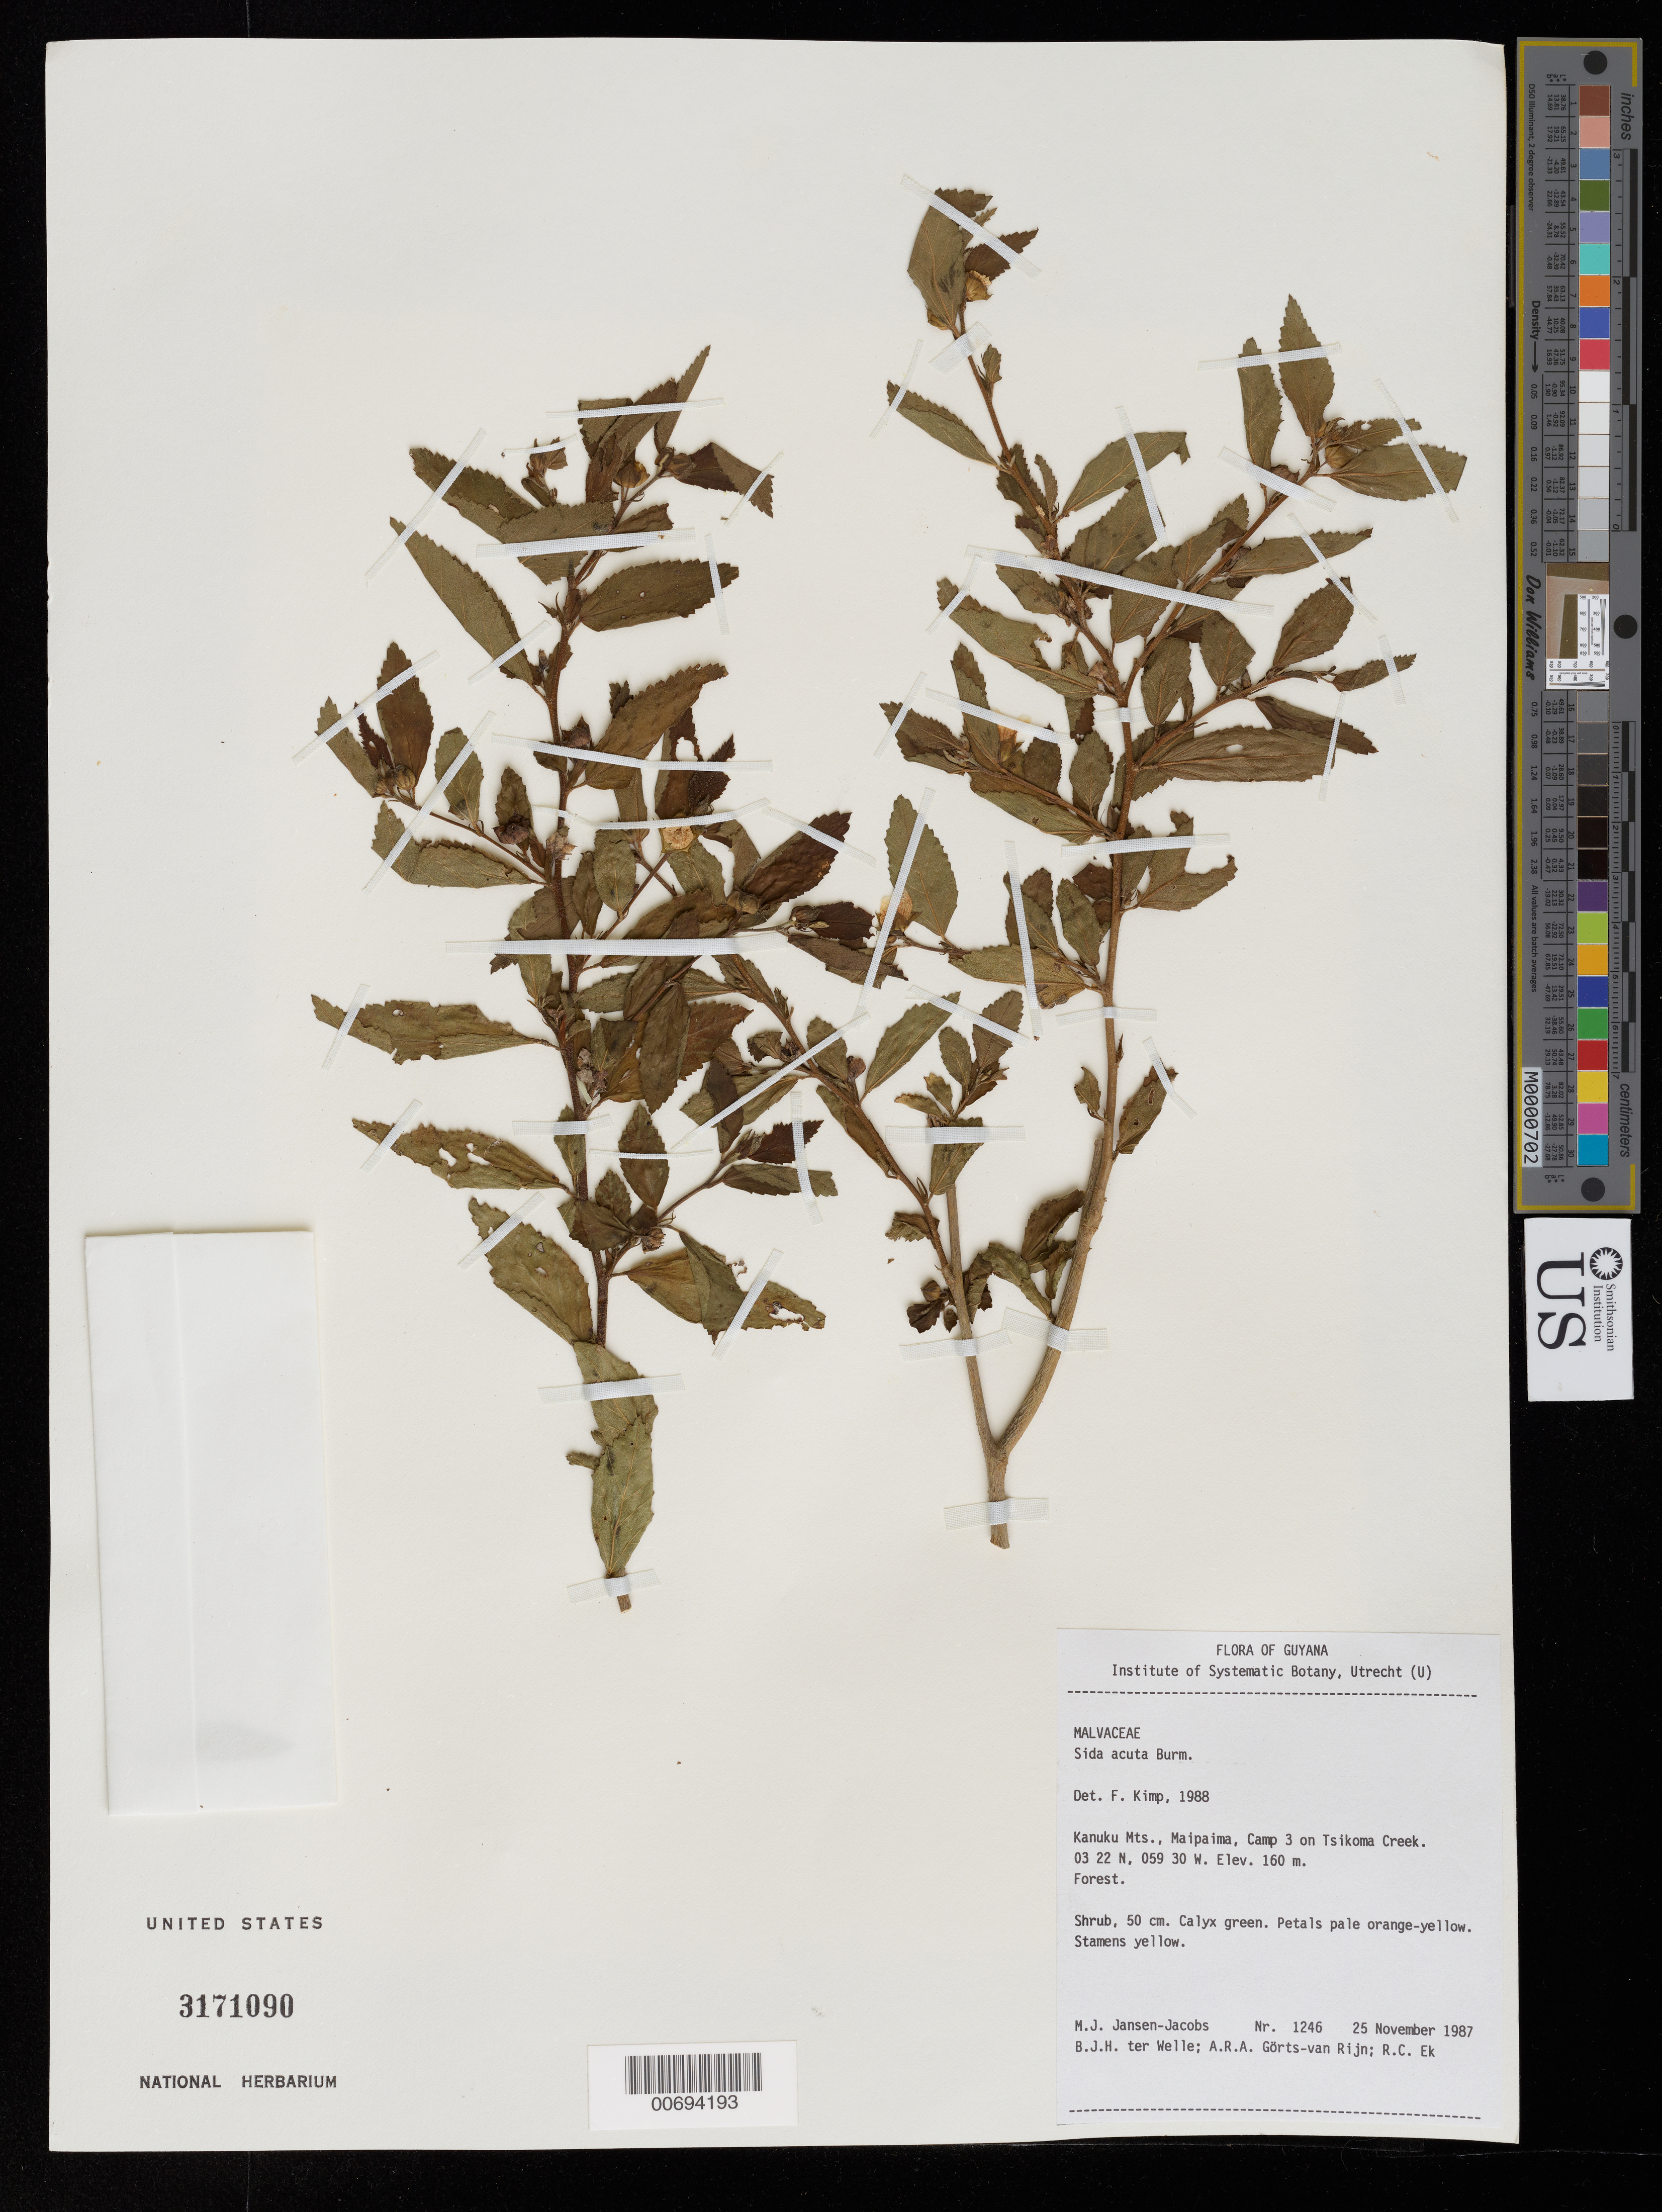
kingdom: Plantae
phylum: Tracheophyta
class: Magnoliopsida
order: Malvales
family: Malvaceae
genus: Sida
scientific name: Sida acuta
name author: Burm. f.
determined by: Kimp, F. M. G. J.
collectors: M. J. Jansen-Jacobs, B. Welle, A. .R. A. Görts-van Rijn & R. C. Ek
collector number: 1246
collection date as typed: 25-Nov-87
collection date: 1987-11-25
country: Guyana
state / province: U. Takutu-U. Essequibo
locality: Kanuku Mts., Maipaima, Camp 3 on Tsikoma Creek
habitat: Forest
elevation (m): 160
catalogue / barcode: US 3171090